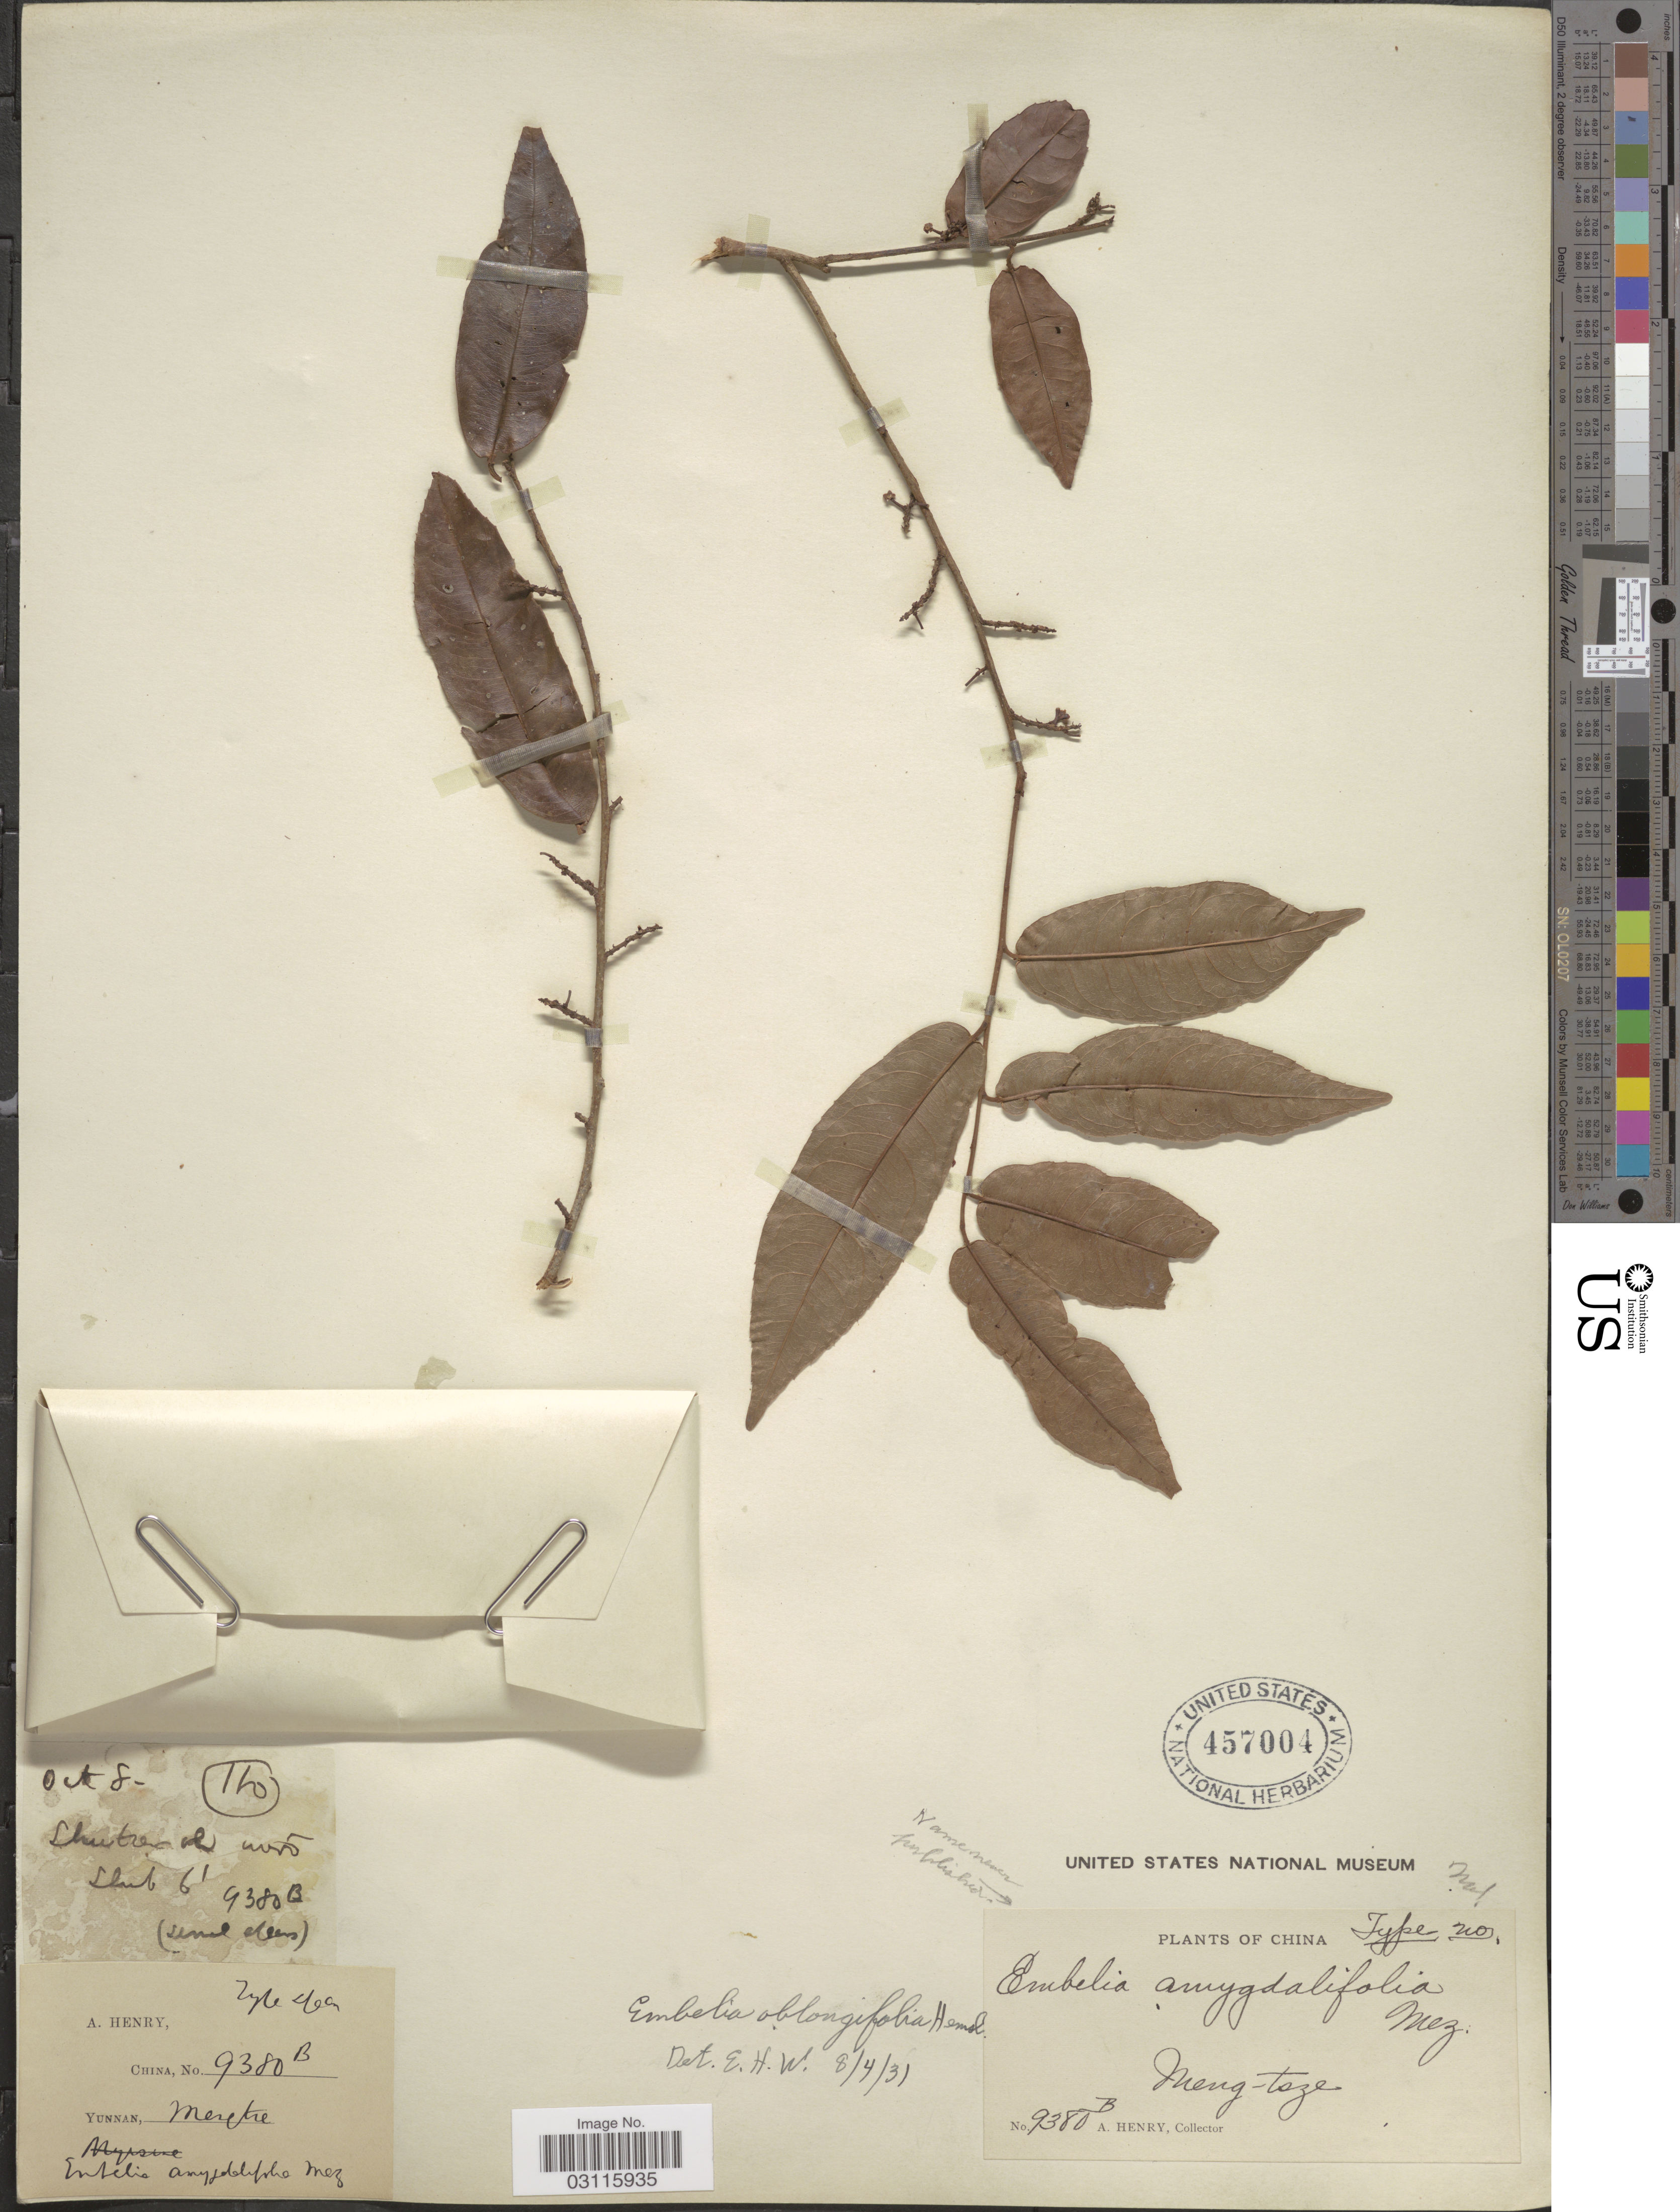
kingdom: Plantae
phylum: Tracheophyta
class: Magnoliopsida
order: Ericales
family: Primulaceae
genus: Embelia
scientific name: Embelia oblongifolia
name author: Hemsl.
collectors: A. Henry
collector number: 9380 B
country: China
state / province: Yunnan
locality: Meng-tsze.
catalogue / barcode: US 457004